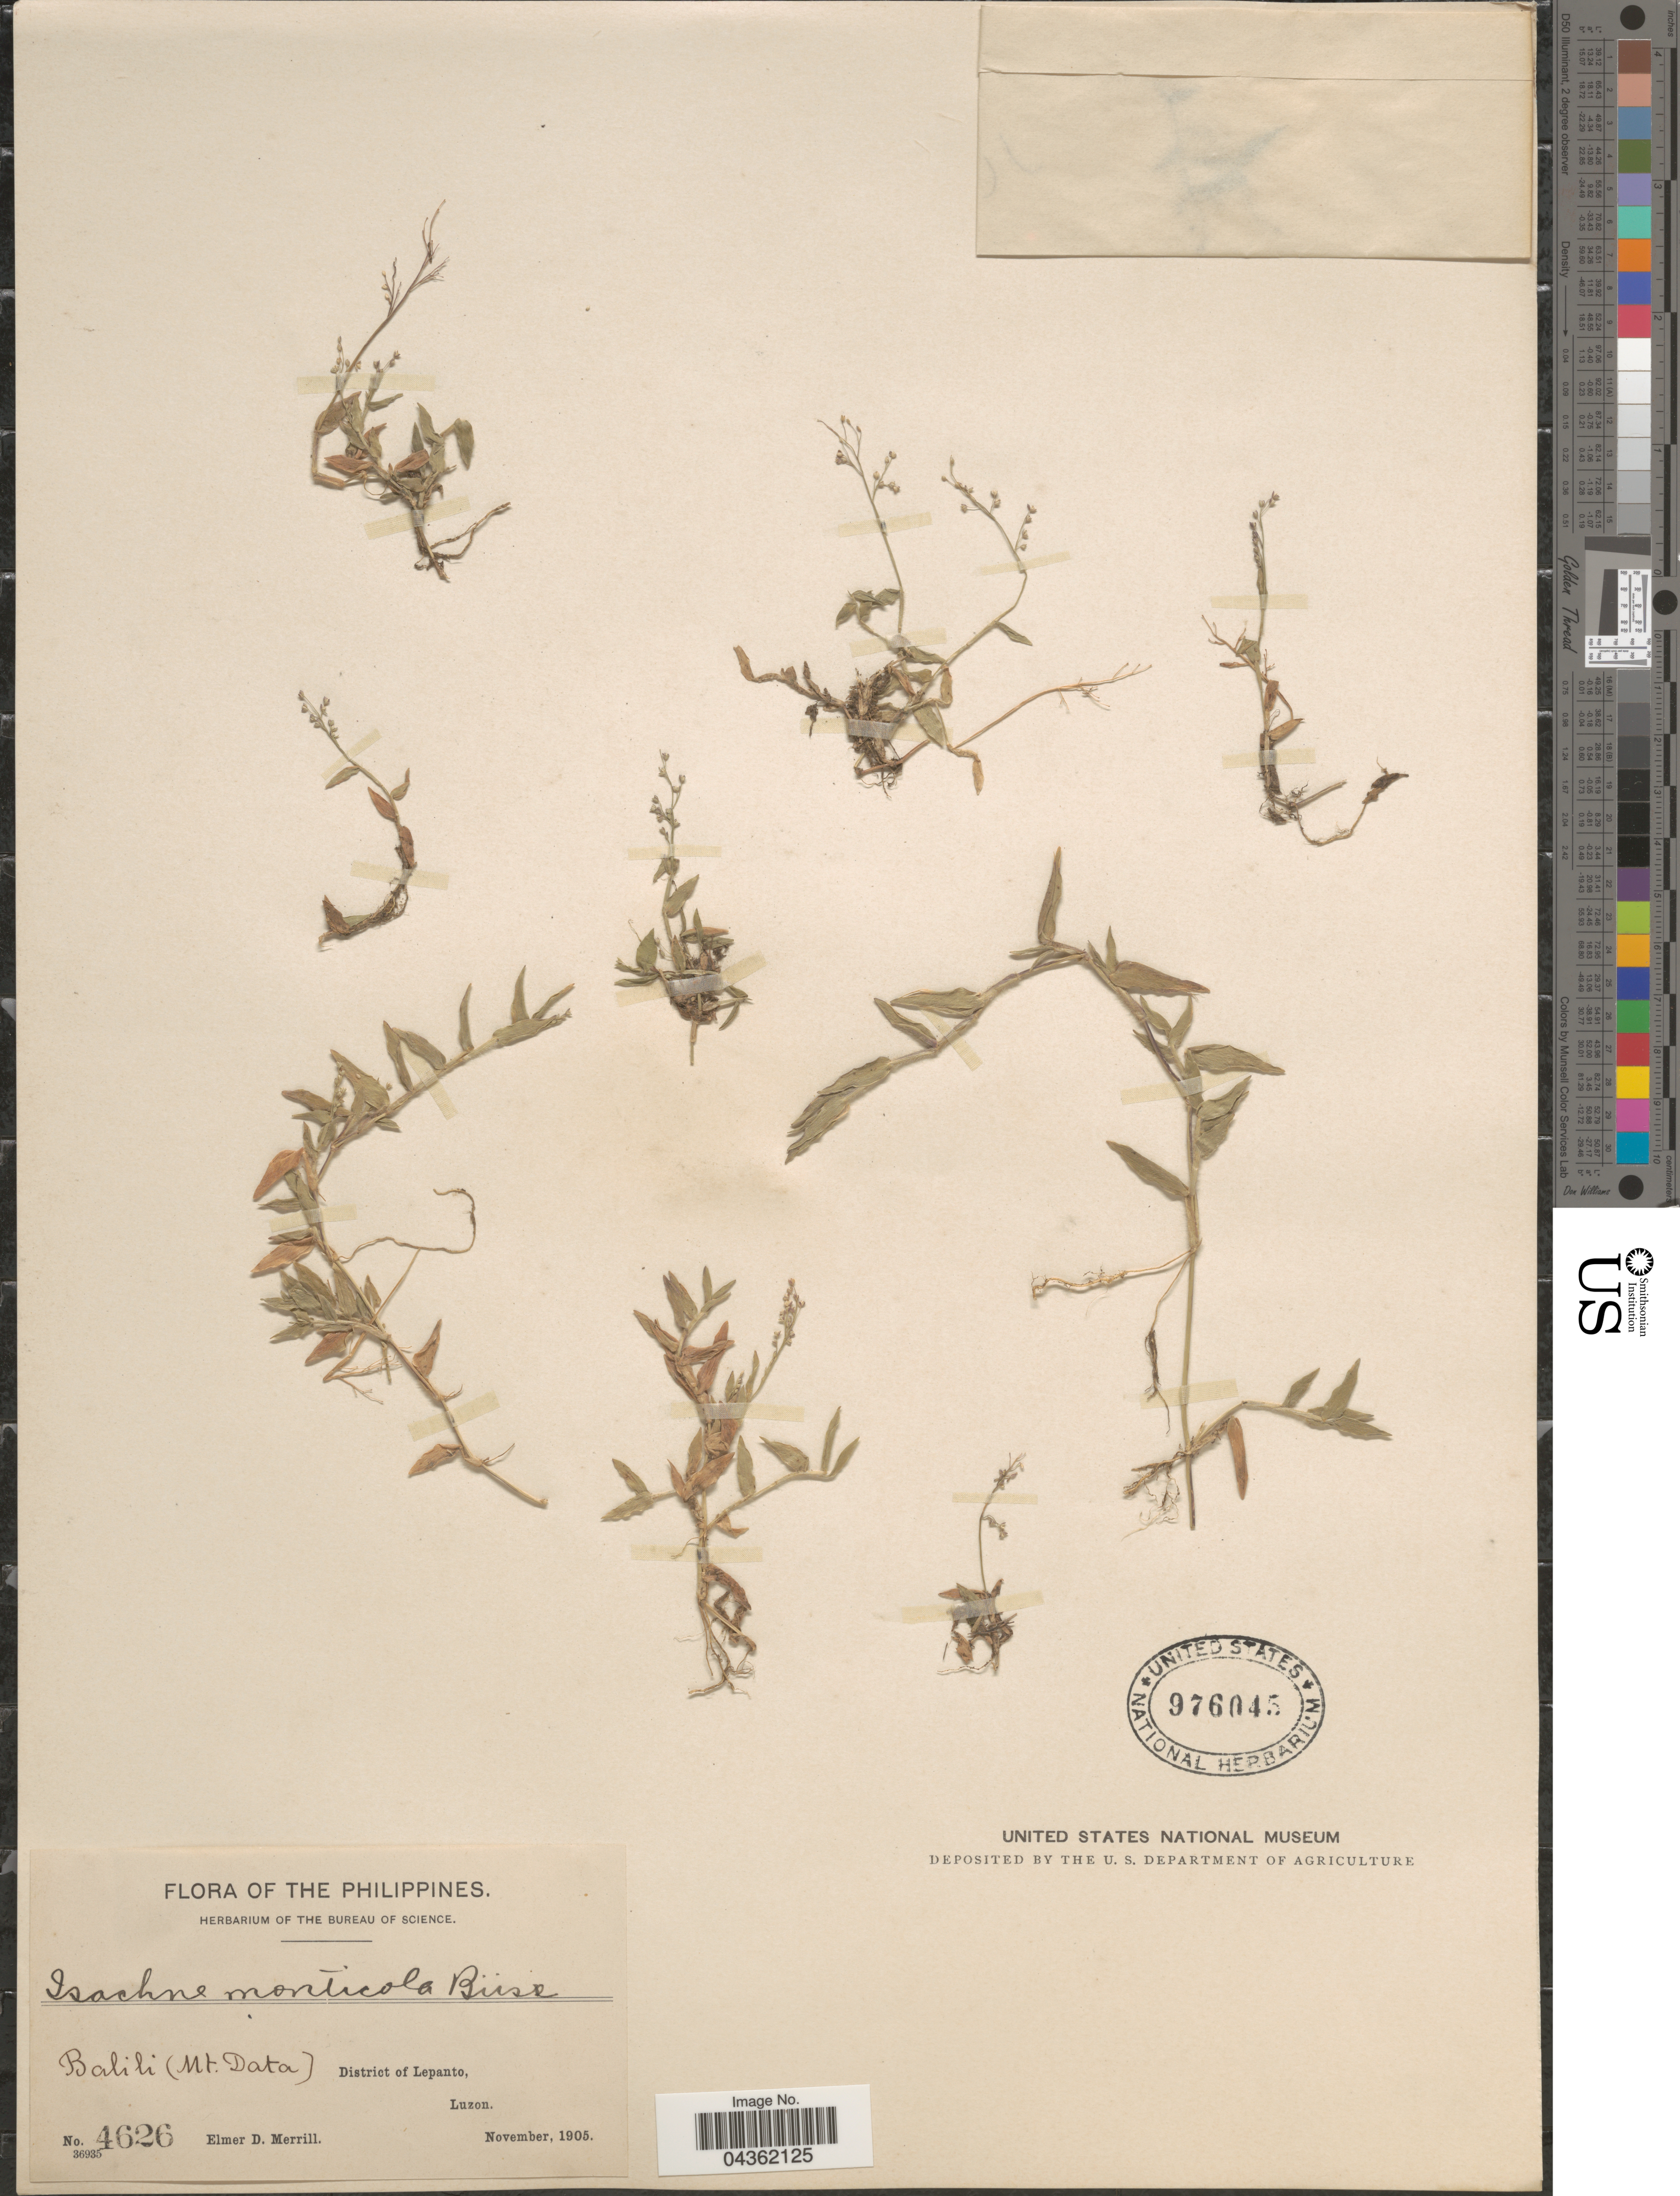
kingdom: Plantae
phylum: Tracheophyta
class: Liliopsida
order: Poales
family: Poaceae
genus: Isachne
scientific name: Isachne myosotis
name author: Nees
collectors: E. D. Merrill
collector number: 4626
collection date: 1905-11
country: Philippines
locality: Balili (Mt. Data). District of Lepanto, Luzon.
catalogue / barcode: US 976045